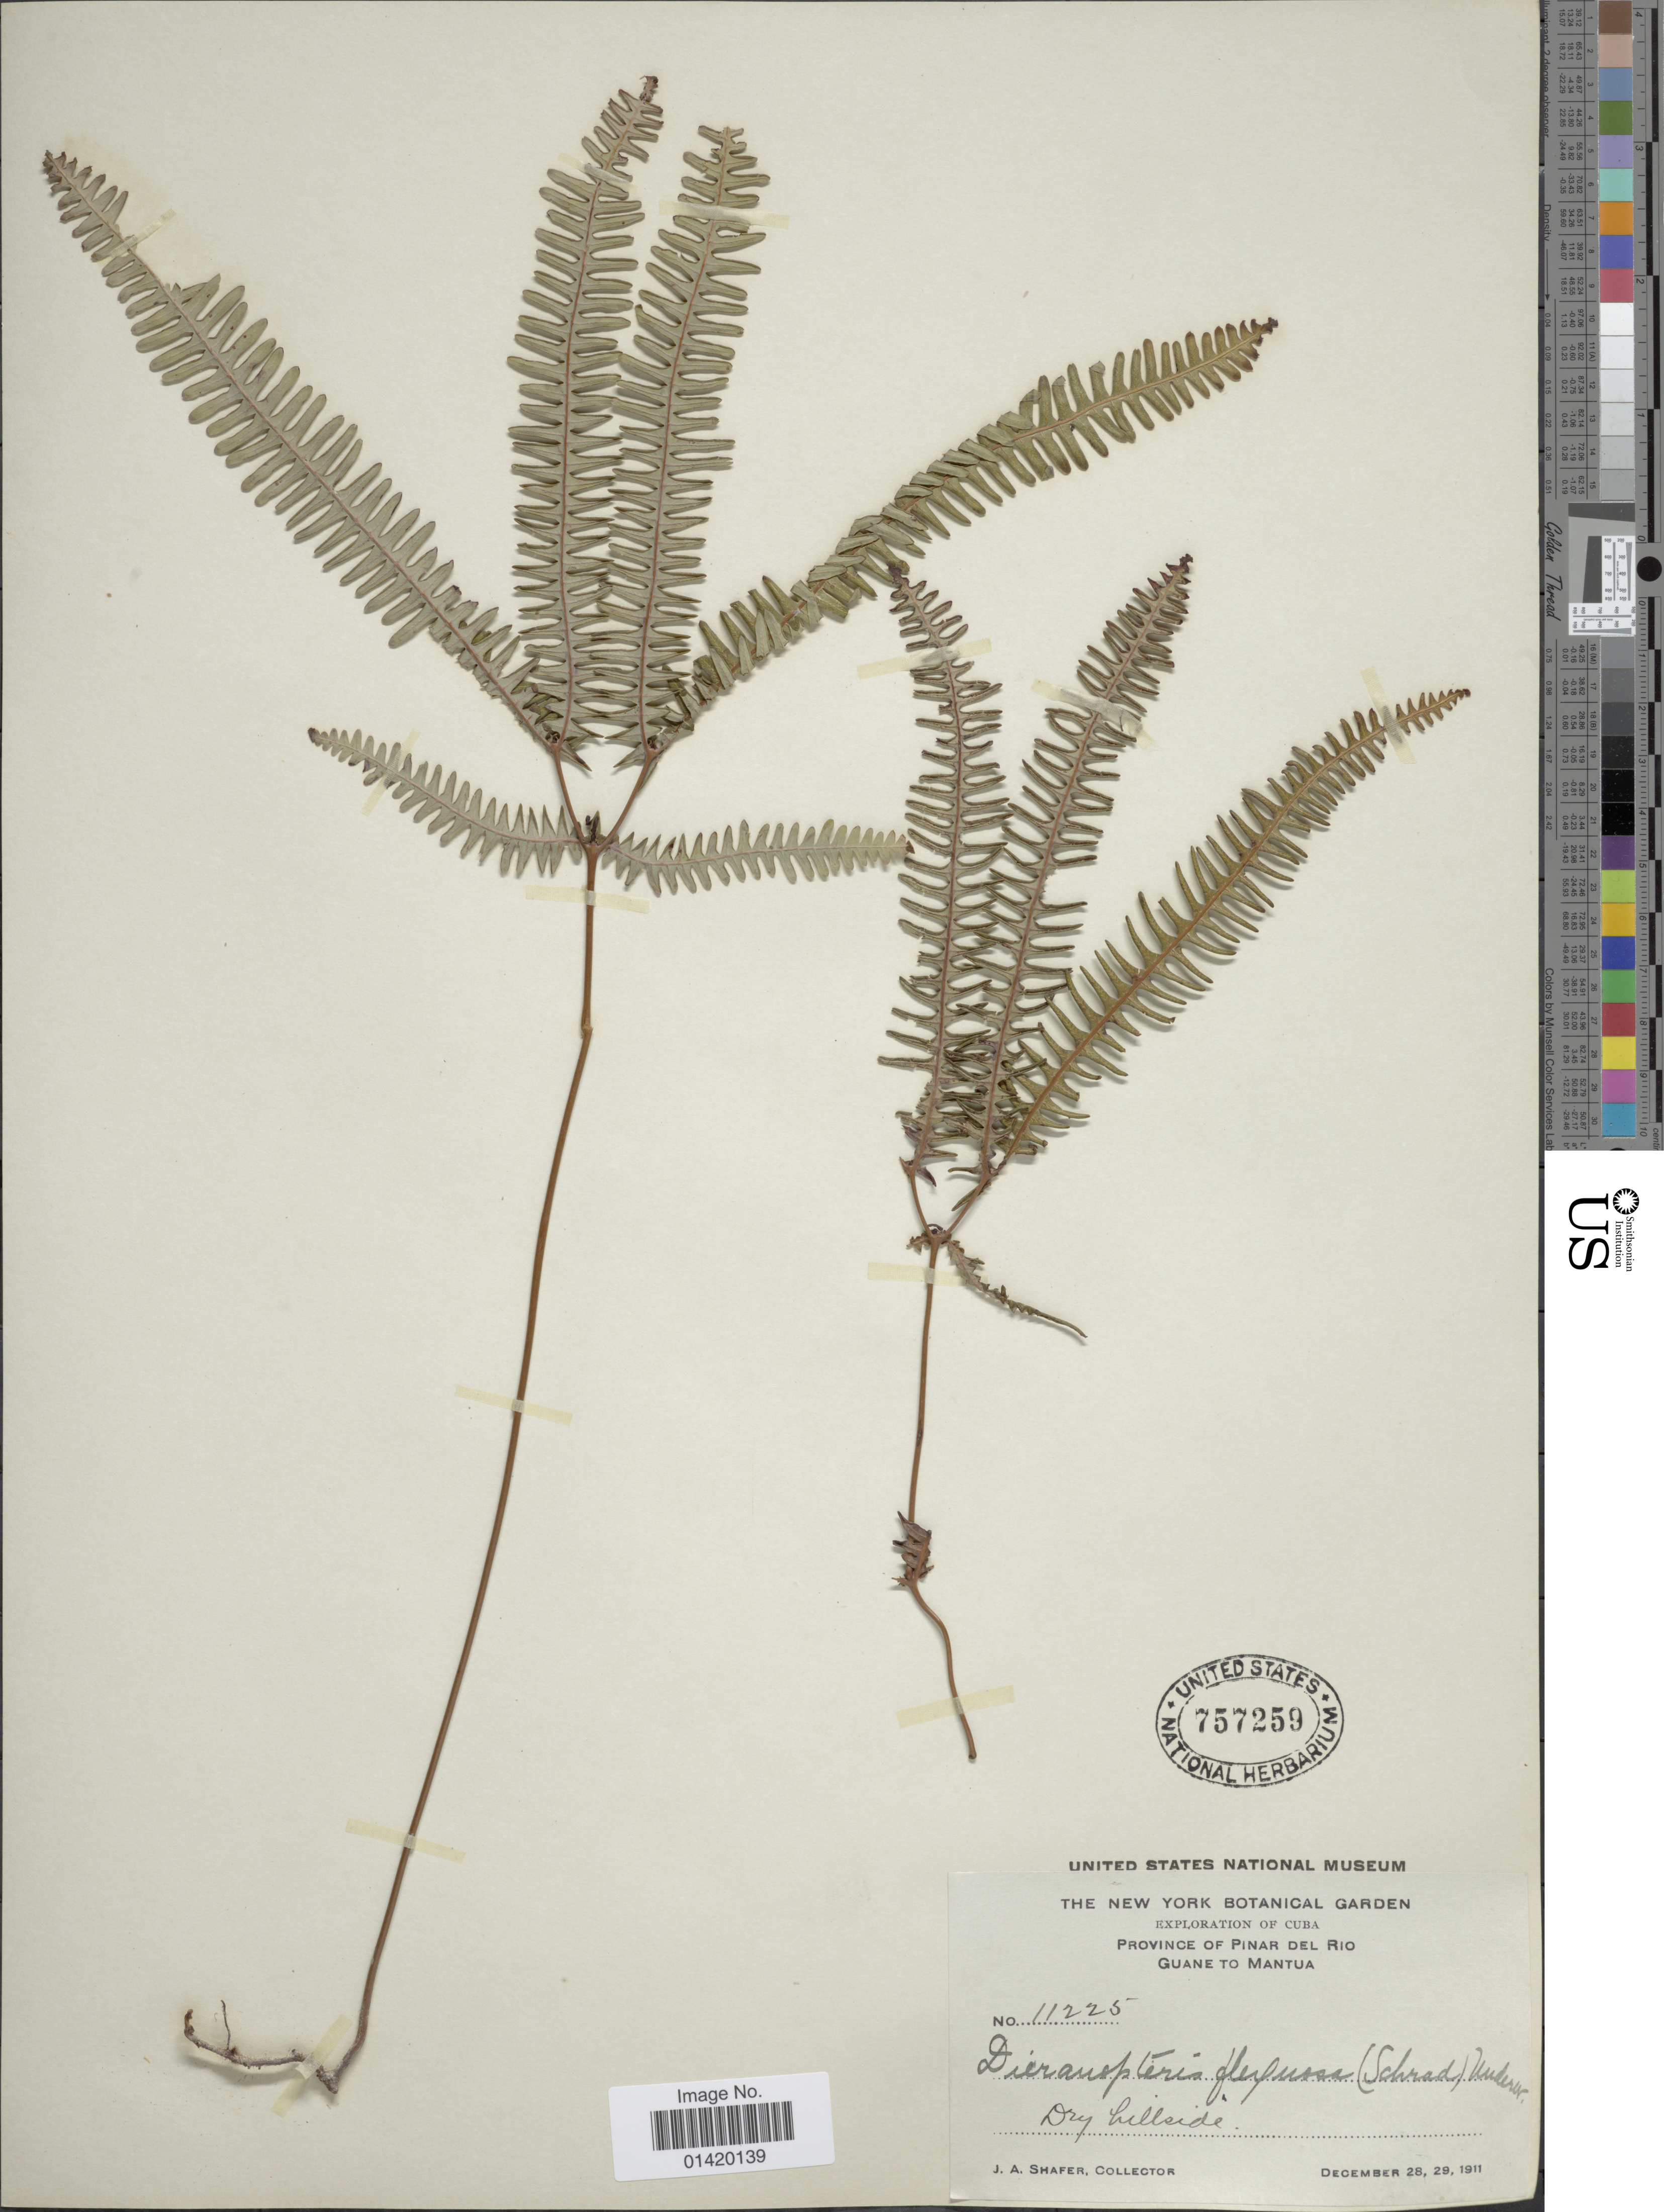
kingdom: Plantae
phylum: Tracheophyta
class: Polypodiopsida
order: Gleicheniales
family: Gleicheniaceae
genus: Dicranopteris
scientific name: Dicranopteris flexuosa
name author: (Schrad.) Underw.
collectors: J. A. Shafer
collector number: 11225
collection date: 1911-12-28/1911-12-29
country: Cuba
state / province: Pinar del Río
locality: Guane to Mantua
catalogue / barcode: US 757259